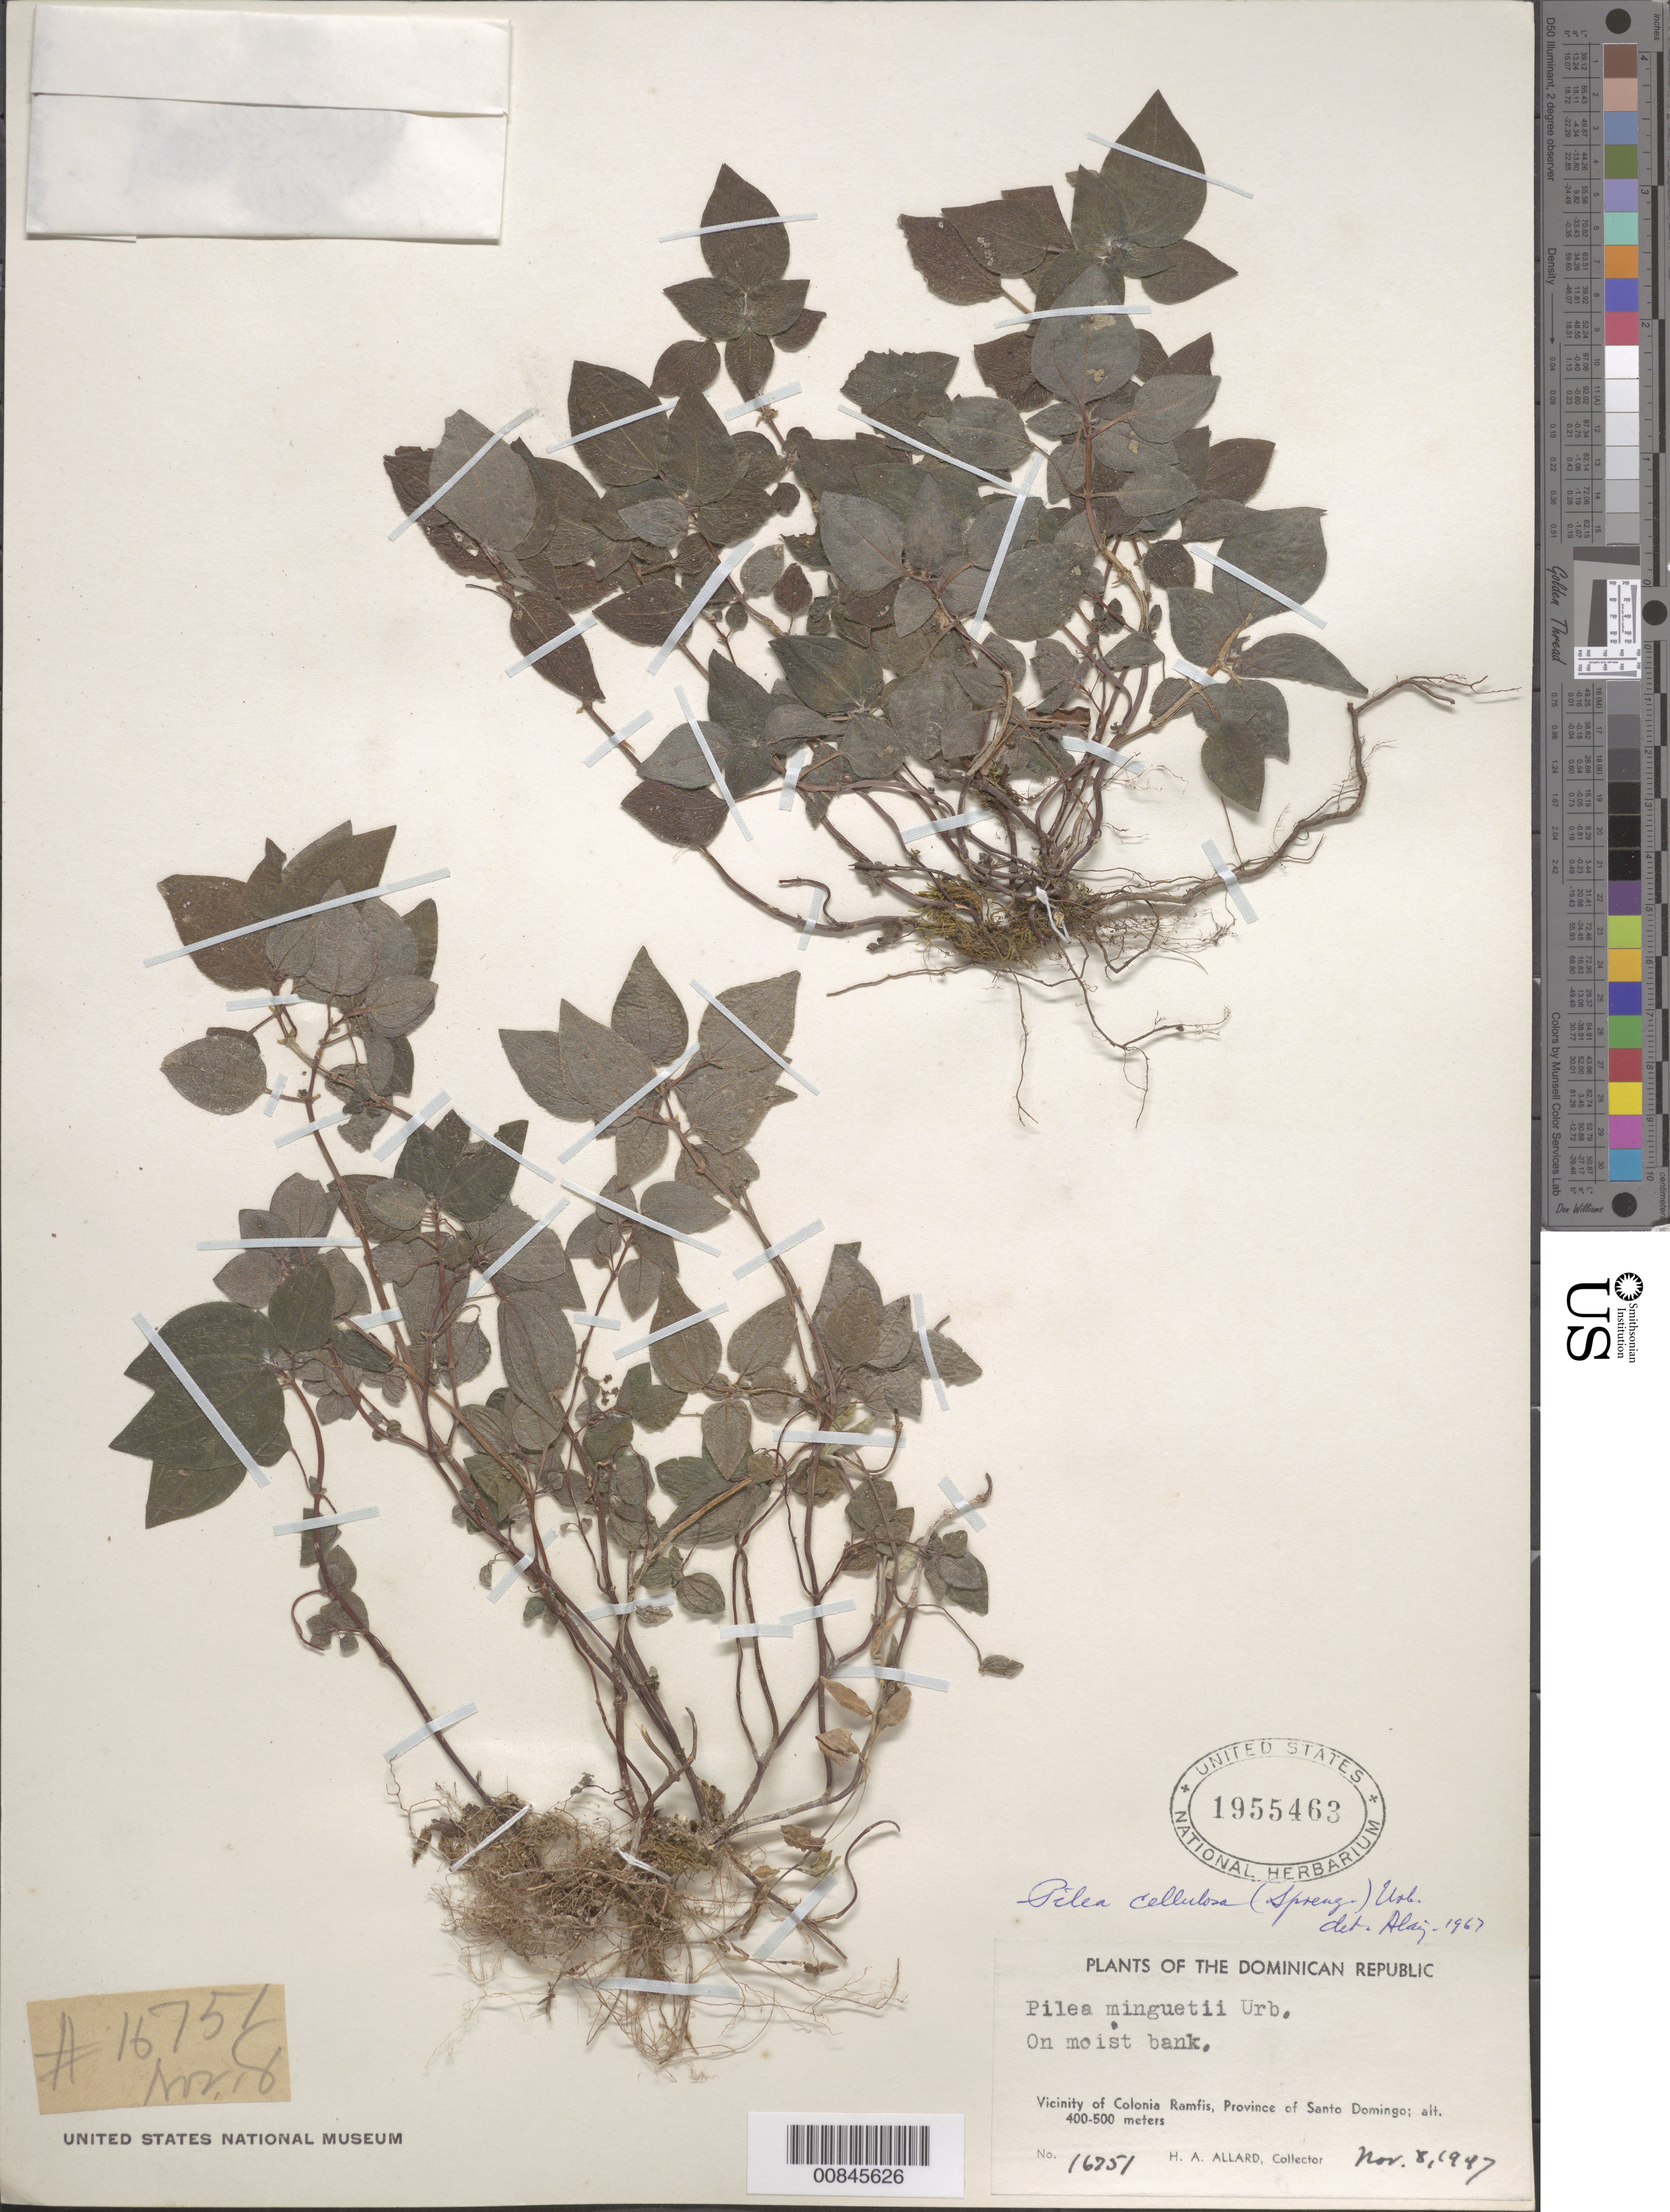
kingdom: Plantae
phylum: Tracheophyta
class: Magnoliopsida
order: Rosales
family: Urticaceae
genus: Pilea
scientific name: Pilea cellulosa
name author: Urb.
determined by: Liogier, Alain H.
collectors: H. A. Allard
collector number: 16751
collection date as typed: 08 Nov 1947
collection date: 1947-11-08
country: Dominican Republic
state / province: Distrito Nacional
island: Hispaniola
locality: Vicinity of Colonia Ramfis, Province of Santo Domingo (obsolete).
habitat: Moist bank.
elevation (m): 400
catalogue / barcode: US 1955463